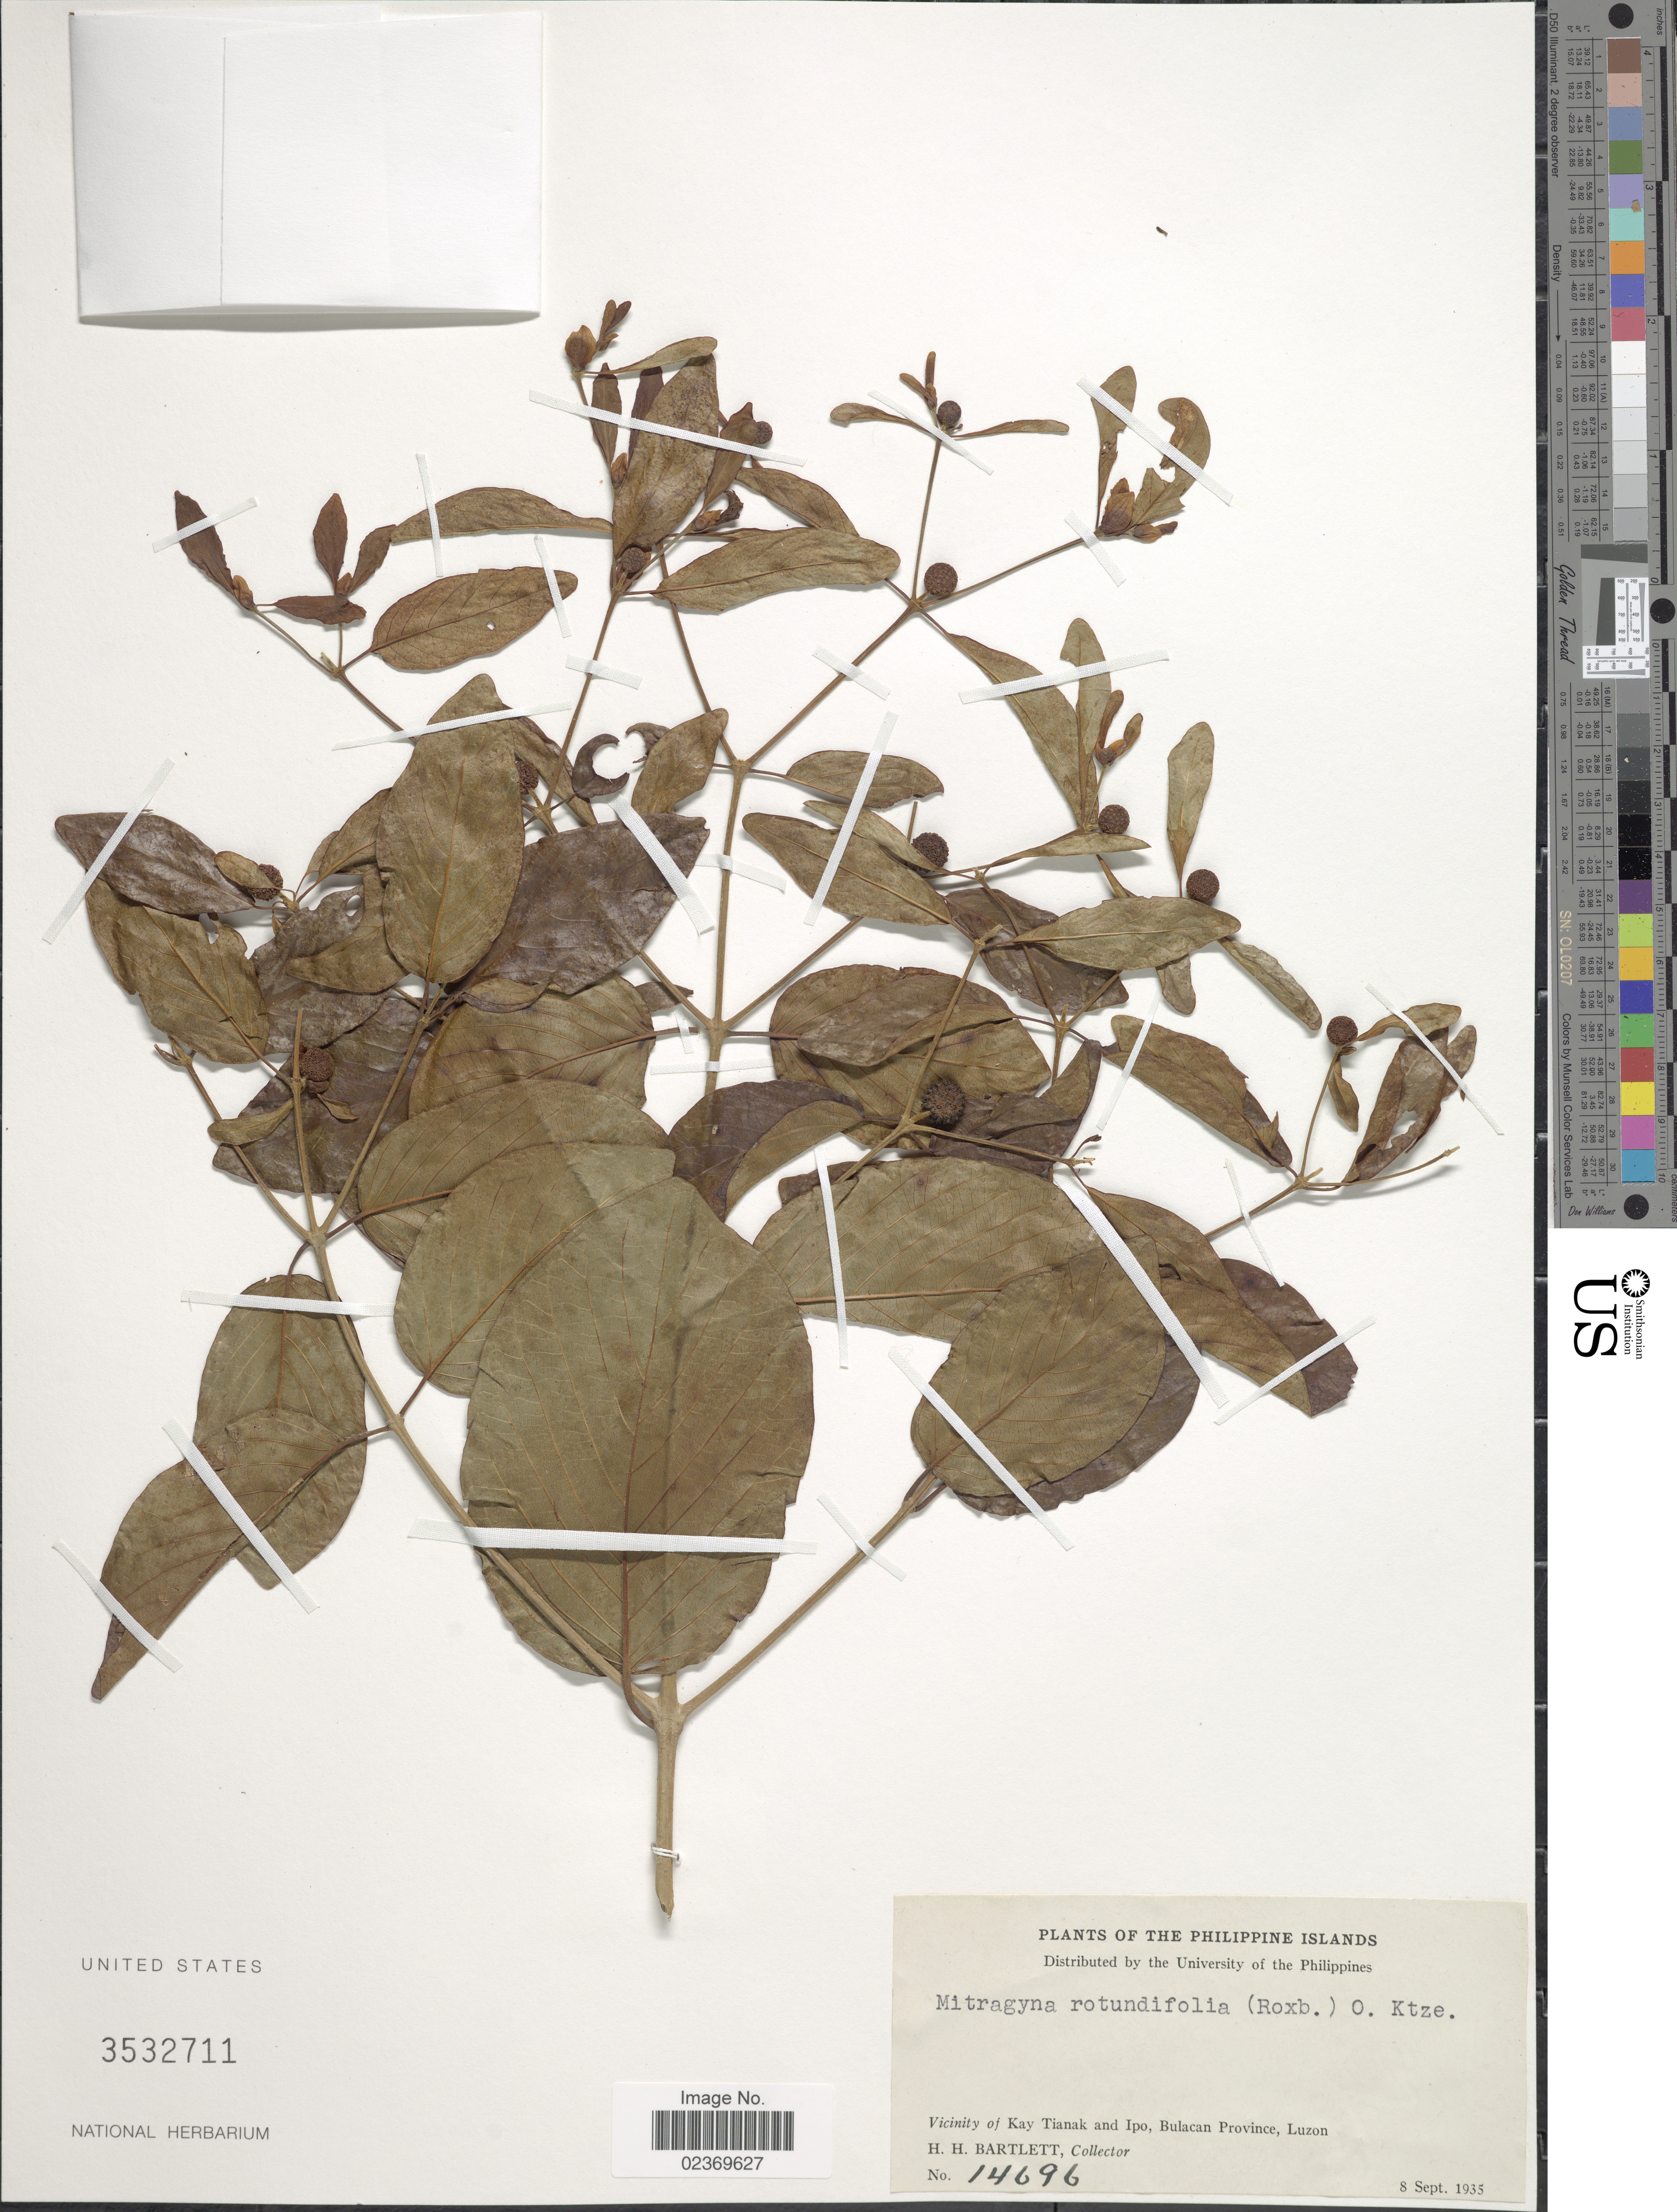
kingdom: Plantae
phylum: Tracheophyta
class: Magnoliopsida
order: Gentianales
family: Rubiaceae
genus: Mitragyna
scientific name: Mitragyna rotundifolia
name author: (Roxb.) Kuntze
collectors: H. H. Bartlett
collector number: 14696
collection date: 1935-09-08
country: Philippines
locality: Vicinity of Kay Tianak and Ipo, Bulacan Province, Luzon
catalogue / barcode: US 3532711